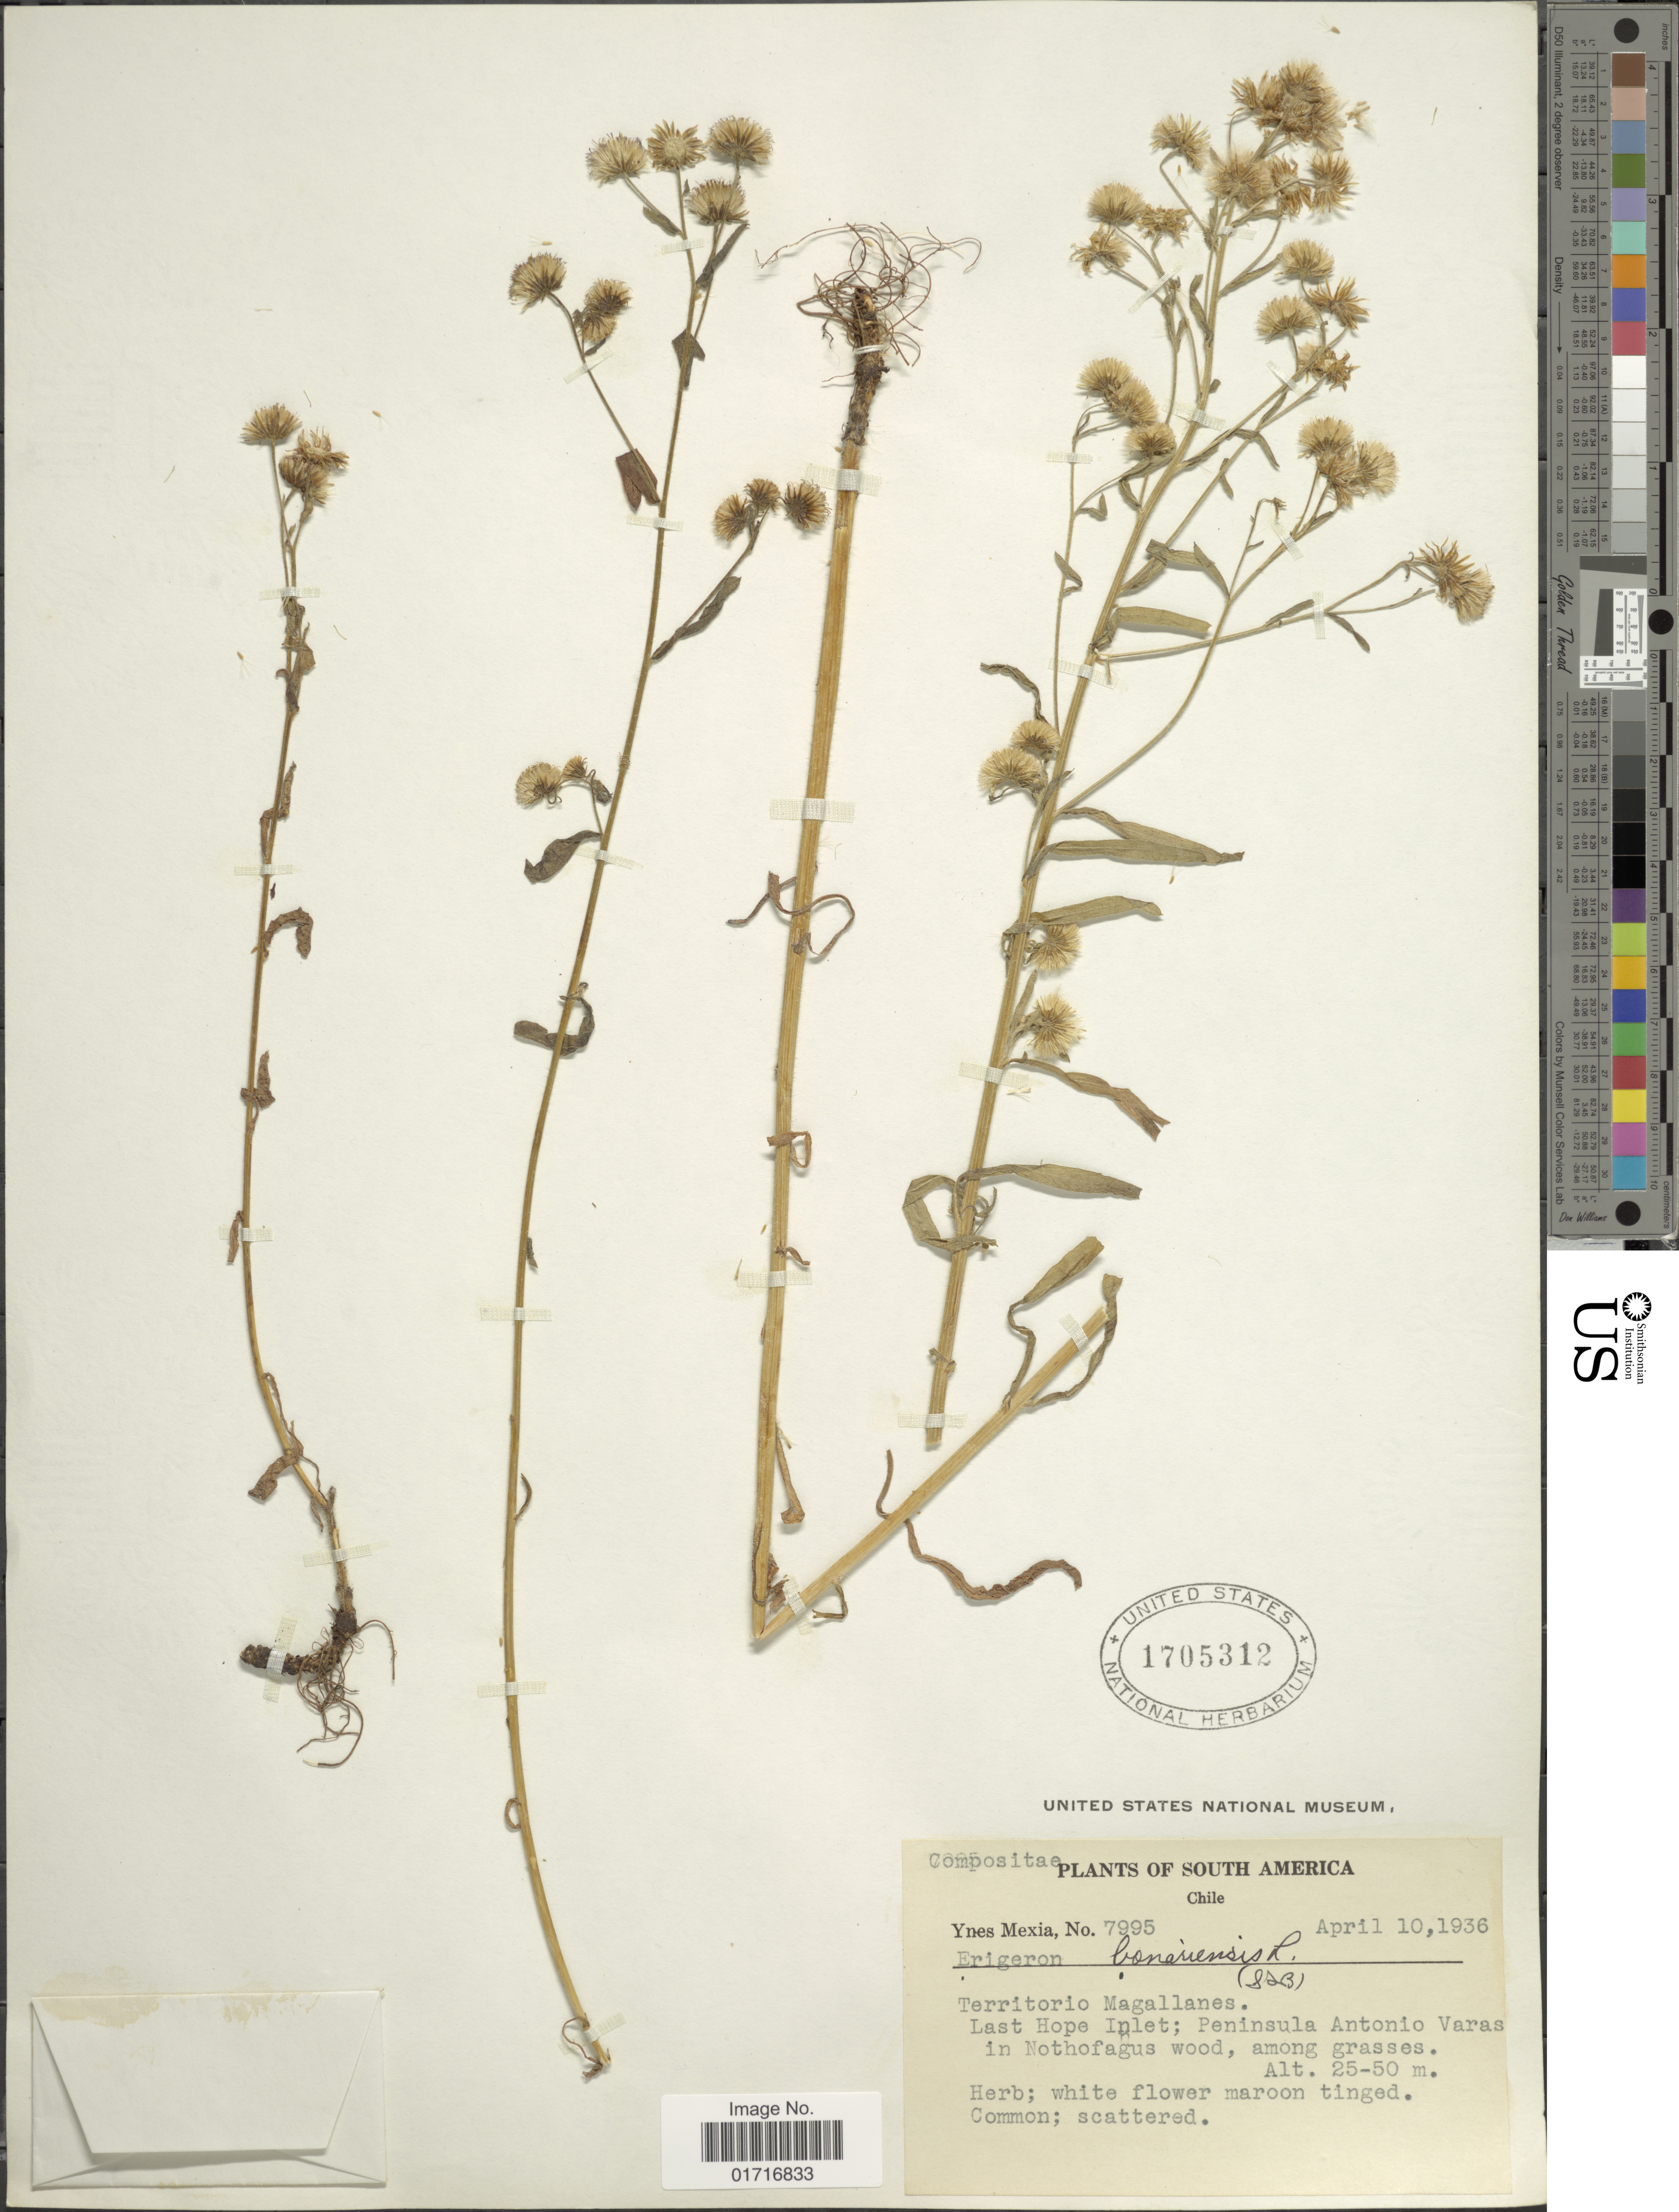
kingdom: Plantae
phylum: Tracheophyta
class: Magnoliopsida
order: Asterales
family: Asteraceae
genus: Conyza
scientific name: Conyza bonariensis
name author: (L.) Cronq.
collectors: Y. Mexia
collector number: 7995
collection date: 1936-04-10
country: Chile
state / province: Magallanes y de la Antártica Chilena (XII)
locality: Territorio Magallanes, Last Hope Inlet; Peninsula Antonio Varas.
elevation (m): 25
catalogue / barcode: US 1705312